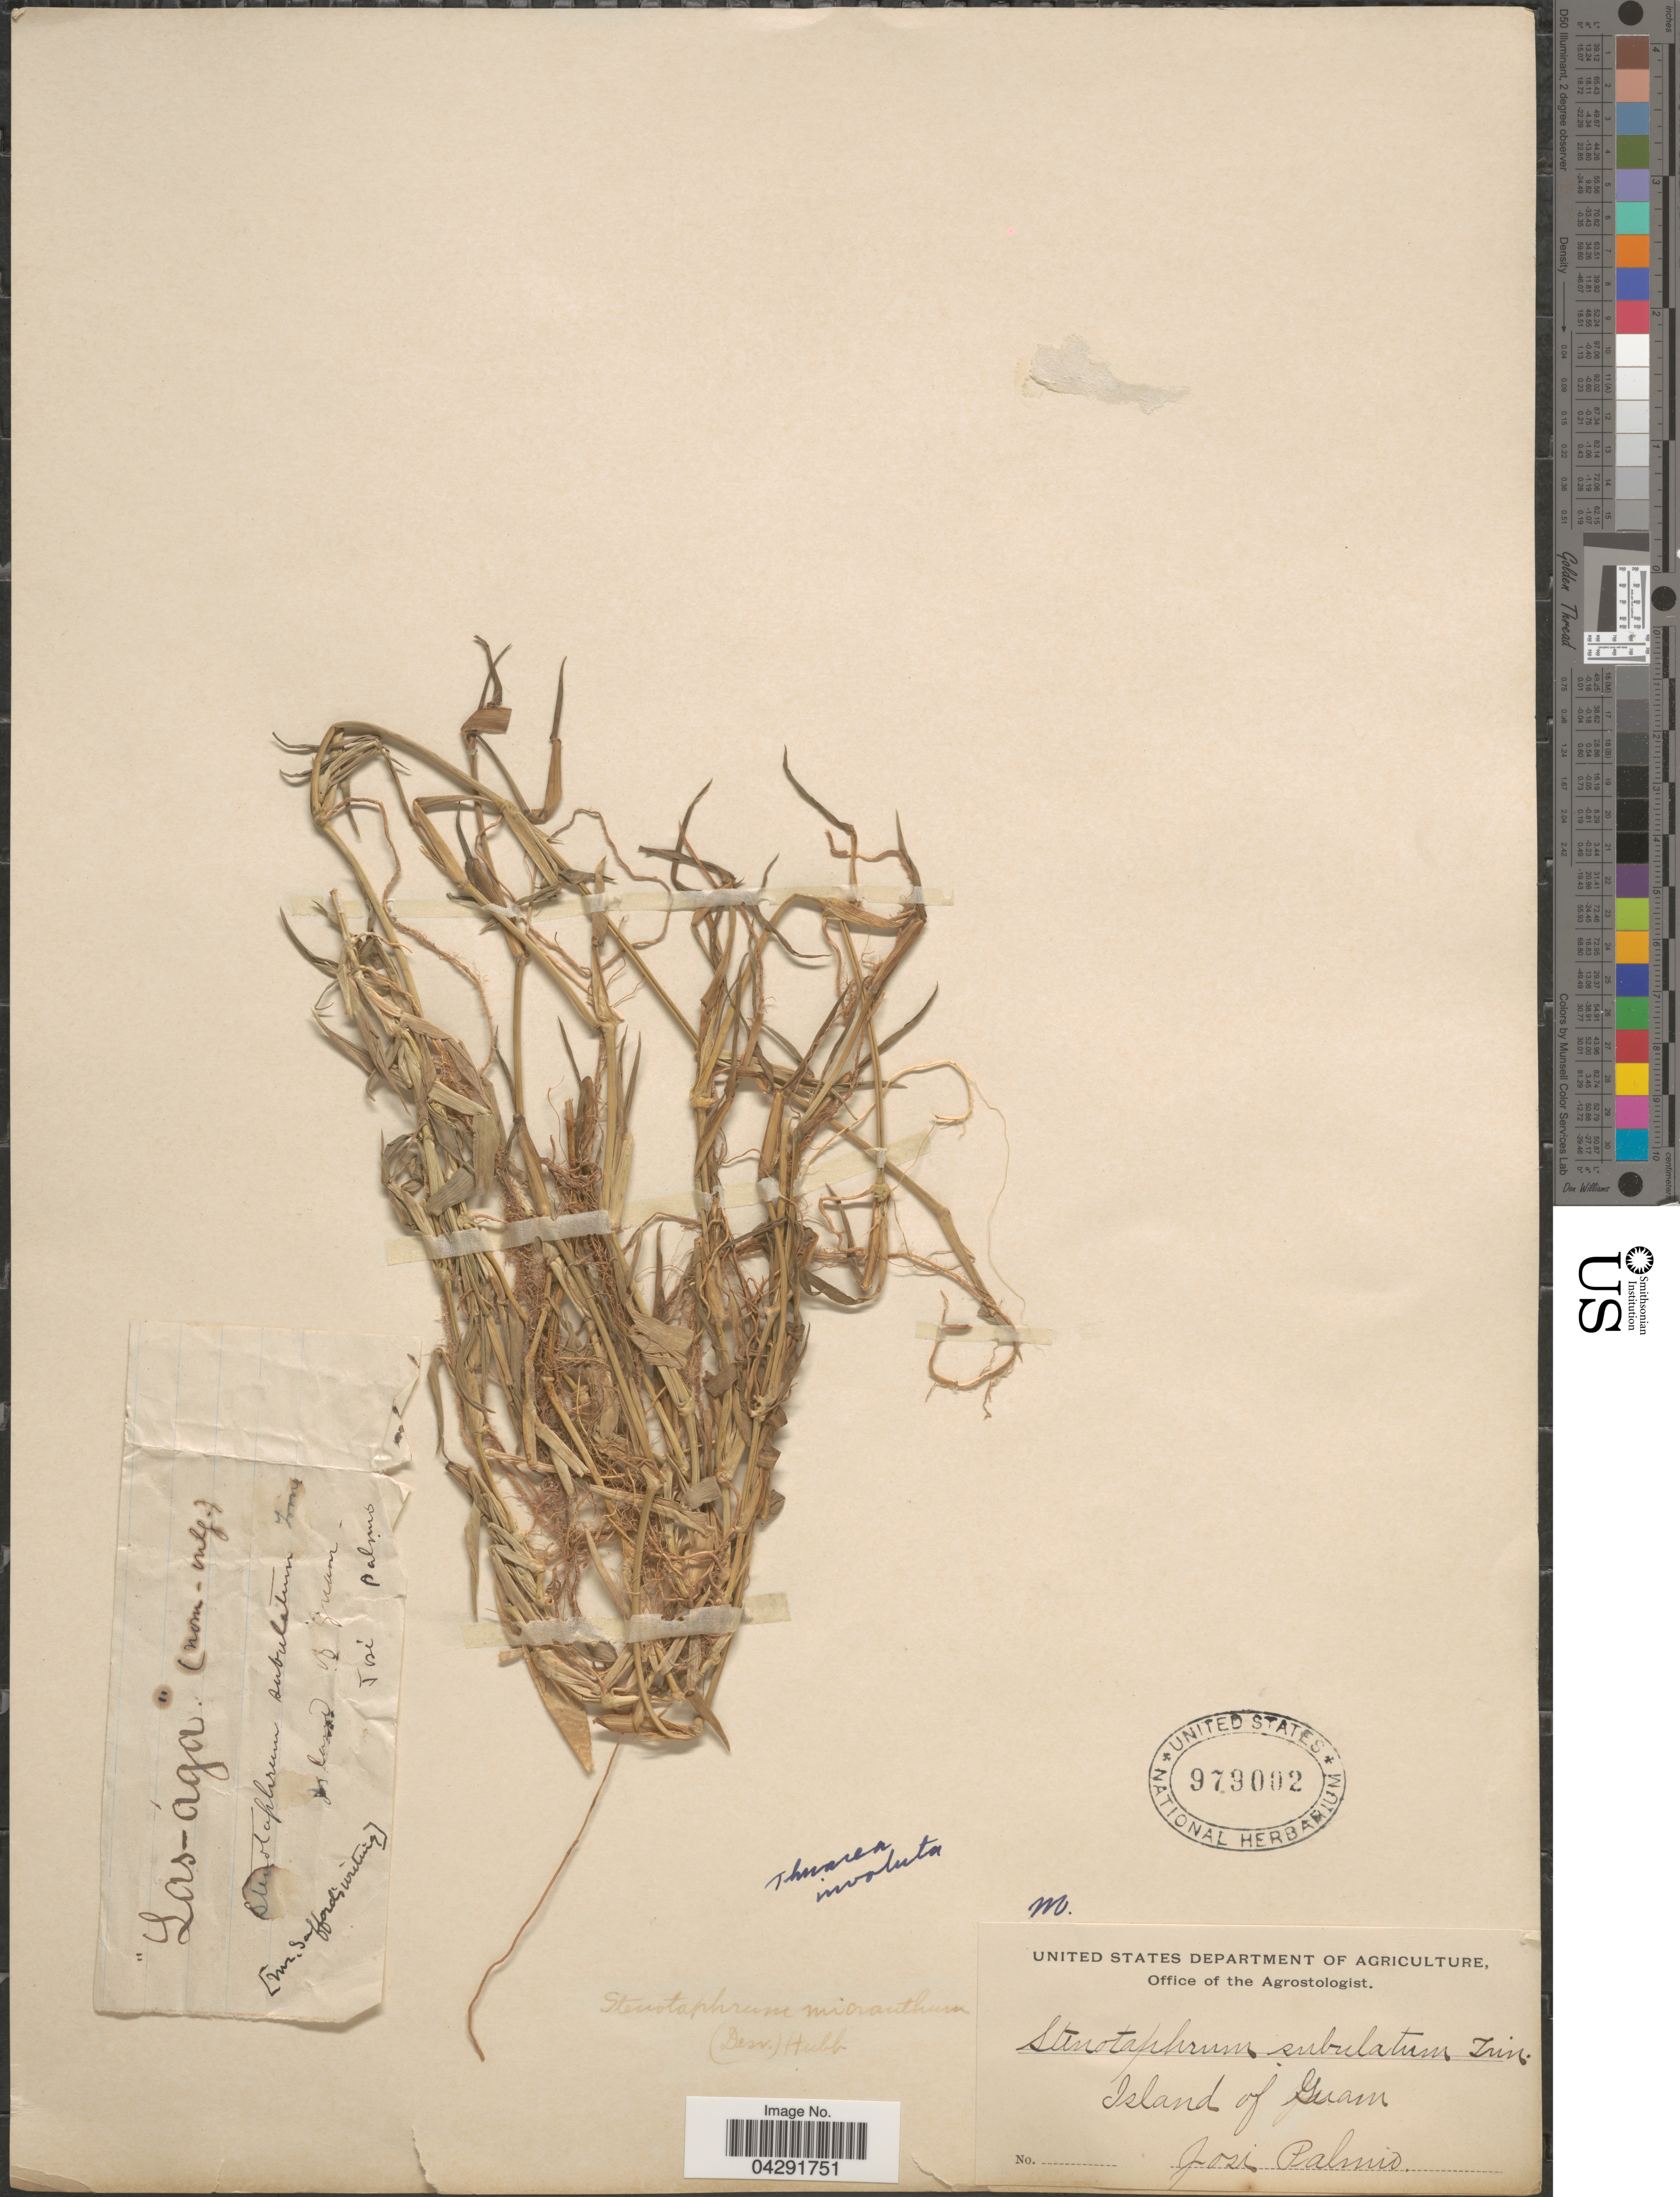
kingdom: Plantae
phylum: Tracheophyta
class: Liliopsida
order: Poales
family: Poaceae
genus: Thuarea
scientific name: Thuarea involuta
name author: (G. Forst.) R. Br. ex Sm.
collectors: Josi Palmio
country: Guam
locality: Island of Guam.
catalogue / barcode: US 979002